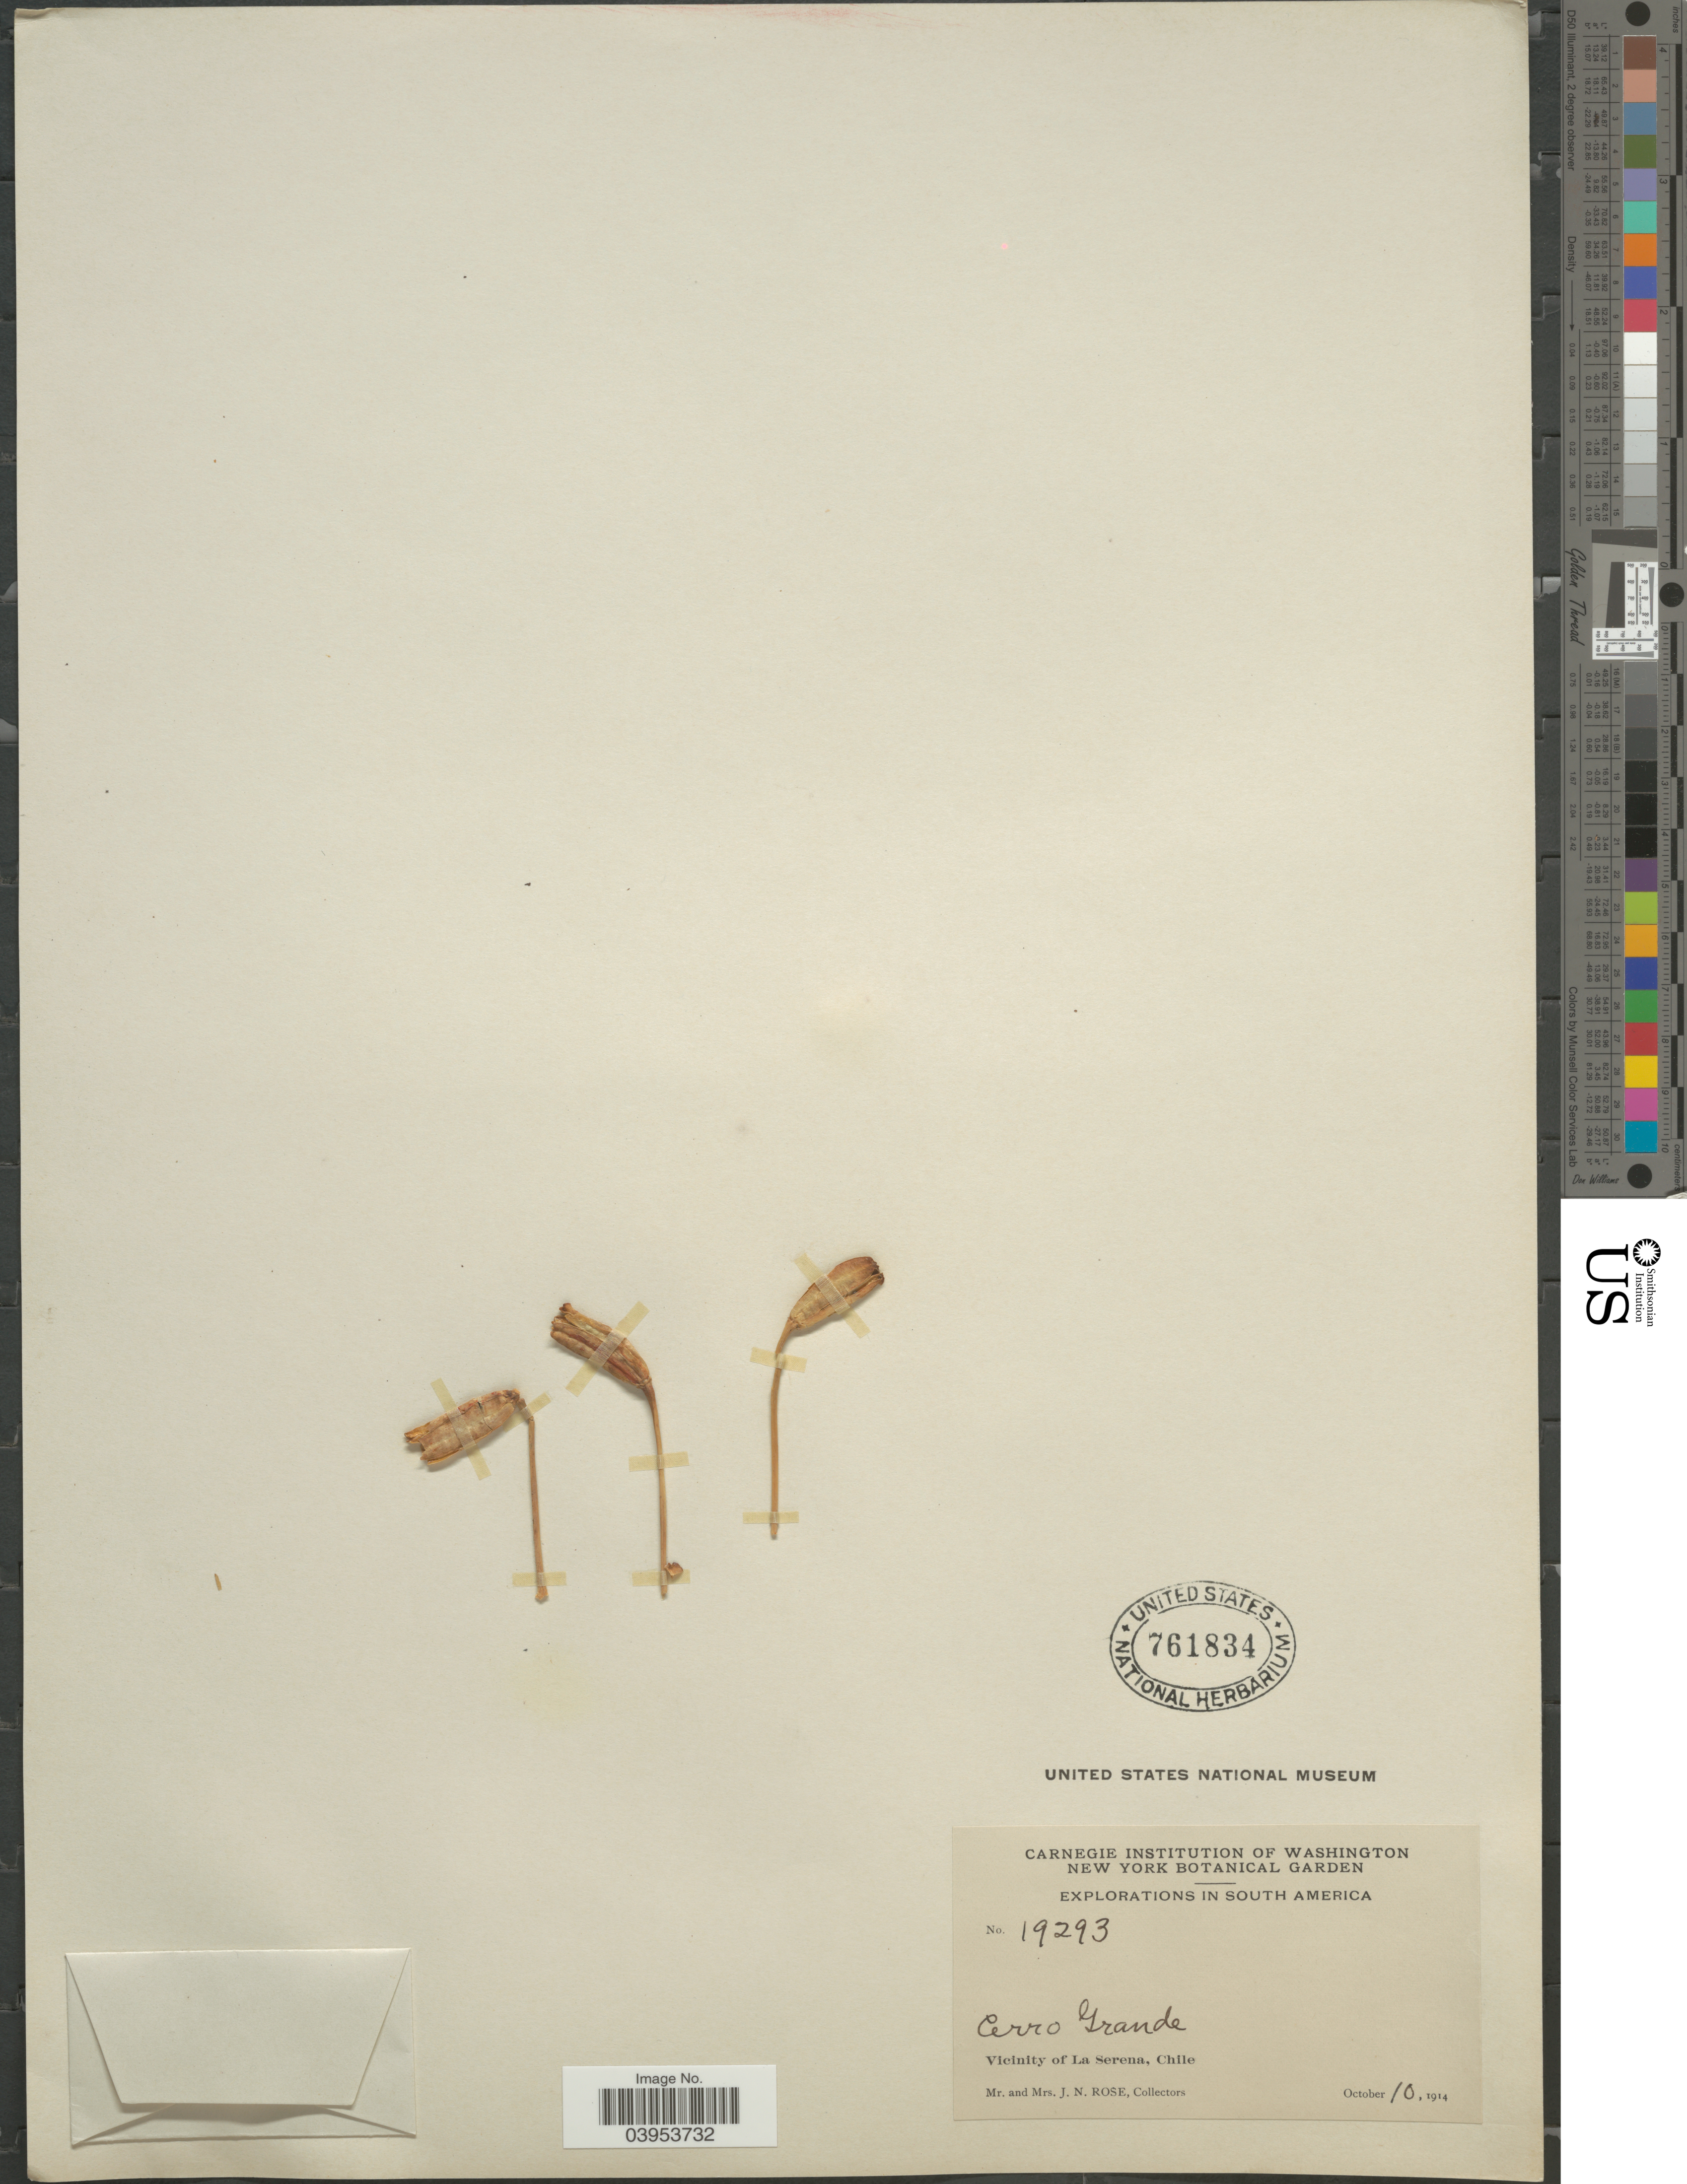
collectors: J. N. Rose & L. B. Rose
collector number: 19293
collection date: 1914-10-10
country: Chile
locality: Cerro Grande. Vicinity of La Serena.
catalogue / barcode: US 761834